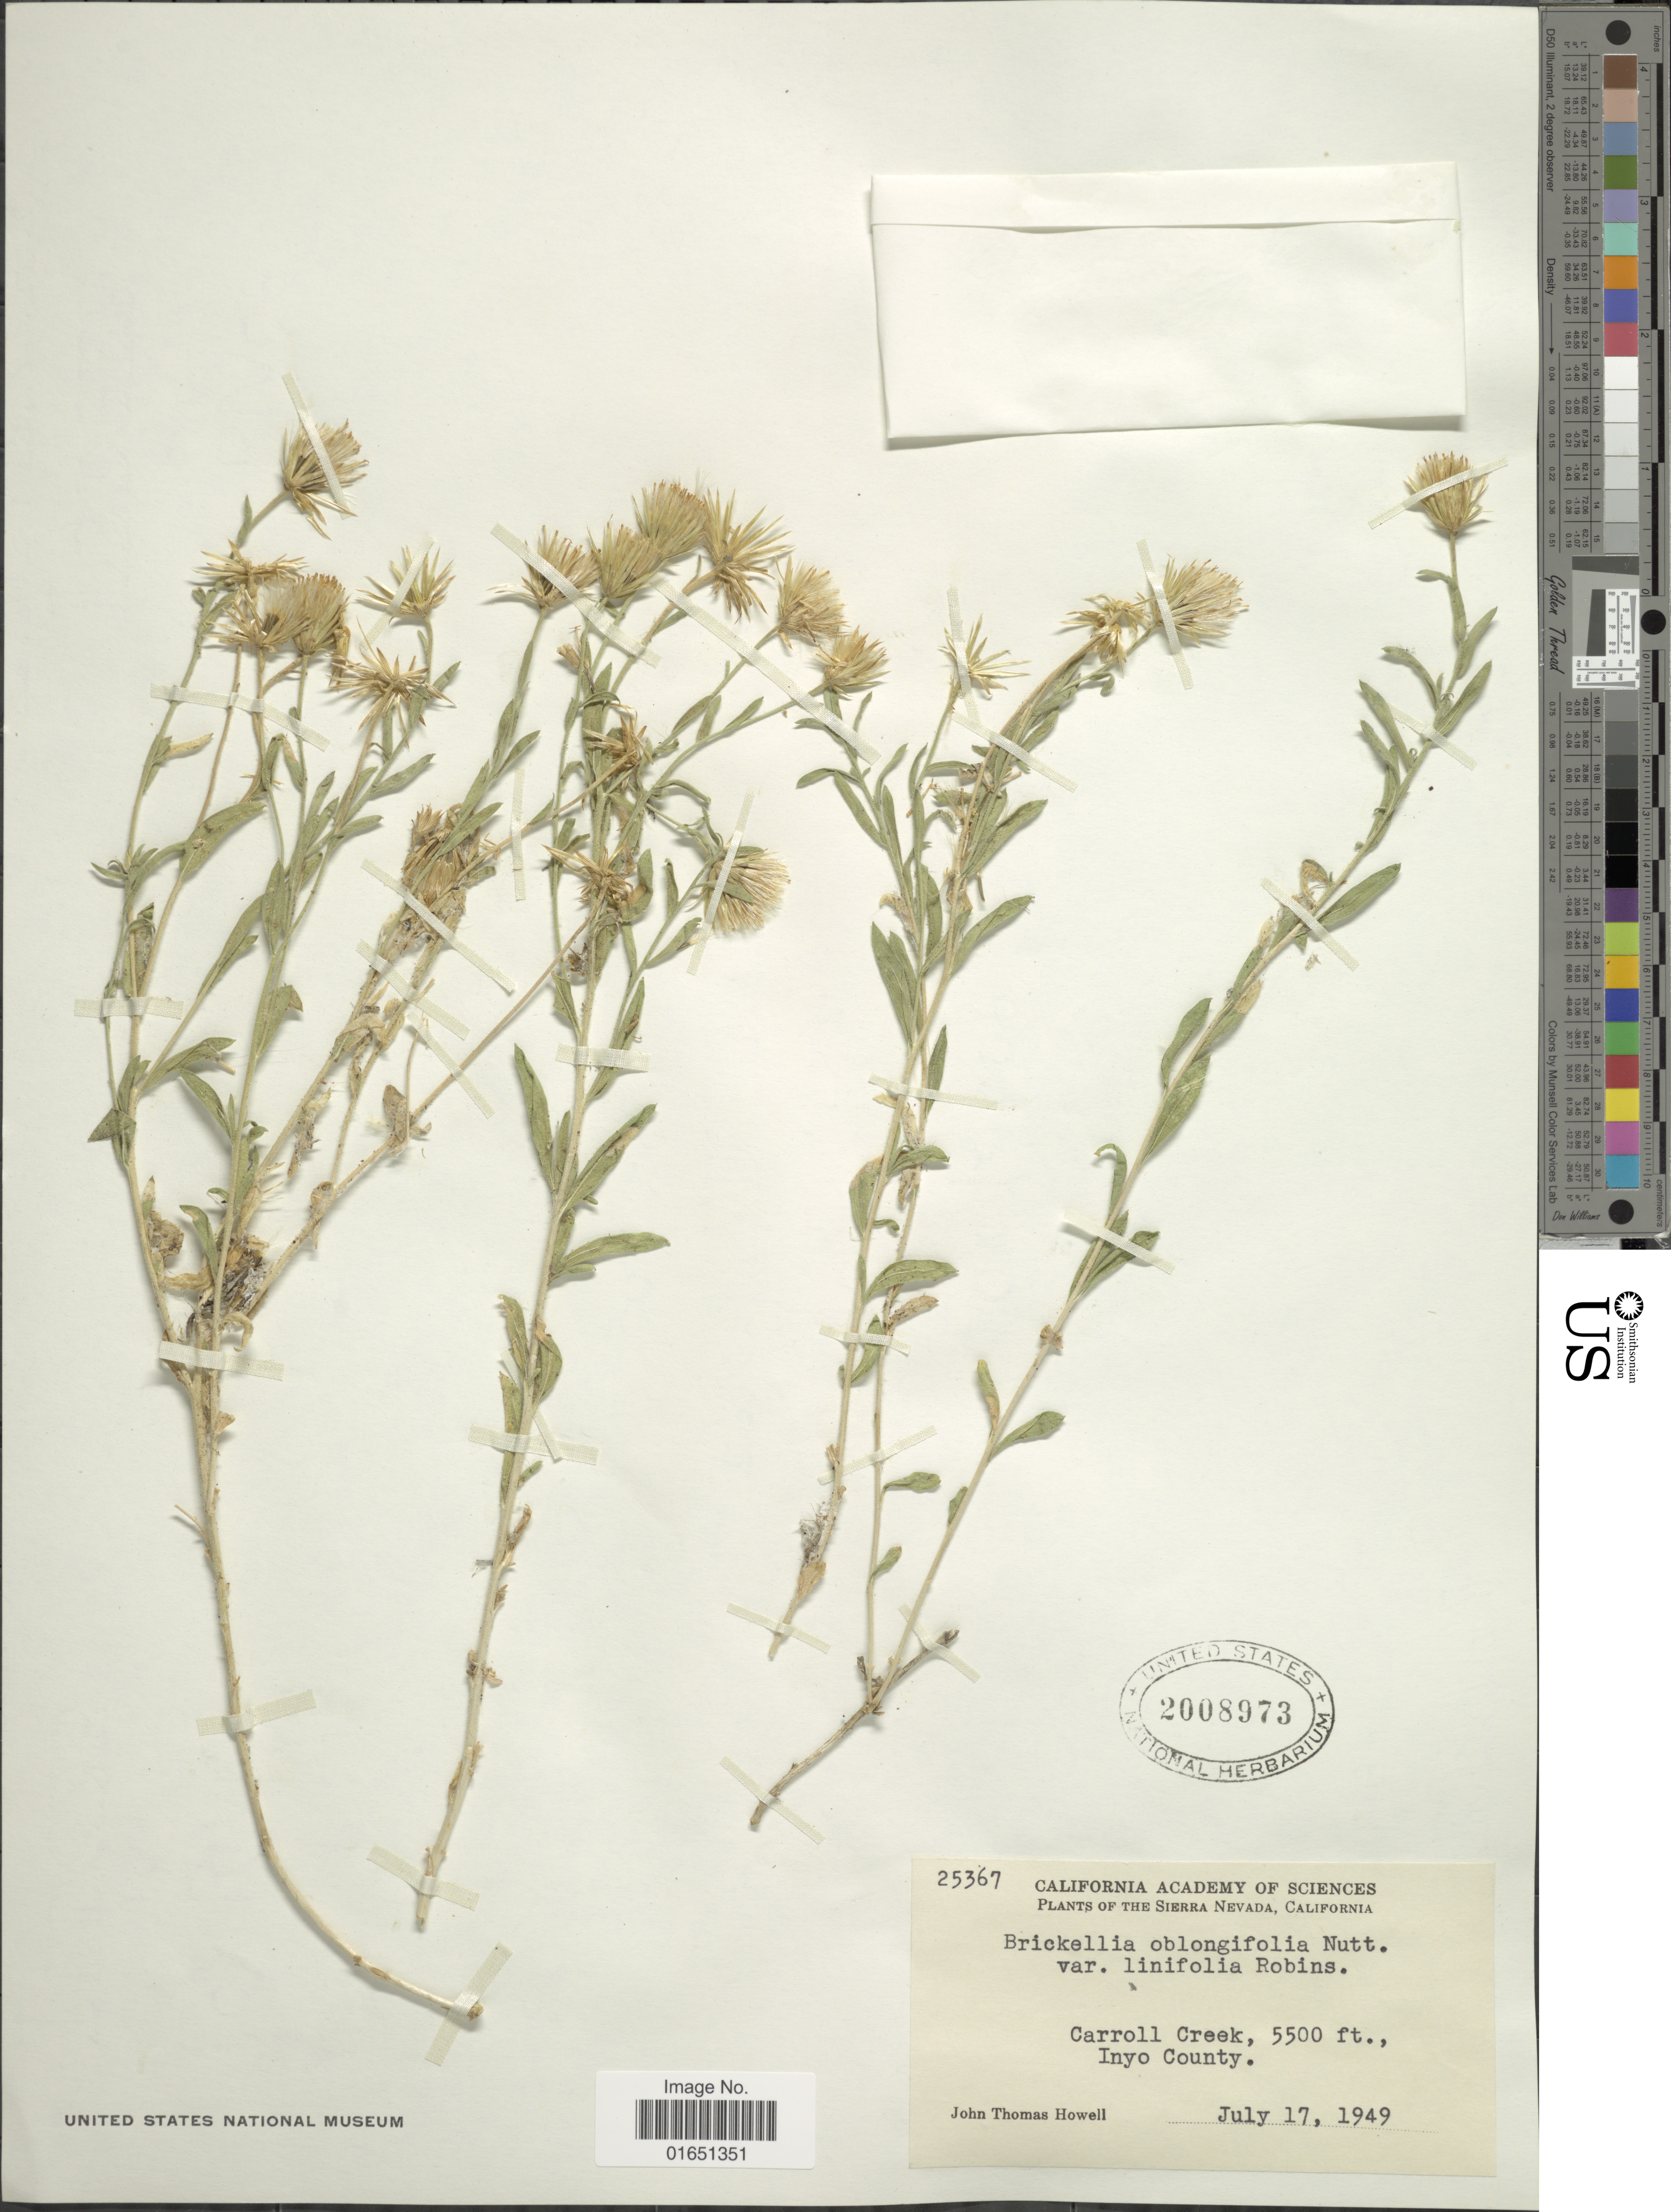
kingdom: Plantae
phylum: Tracheophyta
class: Magnoliopsida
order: Asterales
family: Asteraceae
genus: Brickellia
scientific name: Brickellia oblongifolia var. linifolia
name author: (D.C. Eaton) B.L. Rob.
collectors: J. T. Howell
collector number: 25367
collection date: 1949-07-17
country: United States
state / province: California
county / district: Inyo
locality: The Sierra Nevada, Carroll Creek, Inyo County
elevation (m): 1676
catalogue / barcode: US 2008973